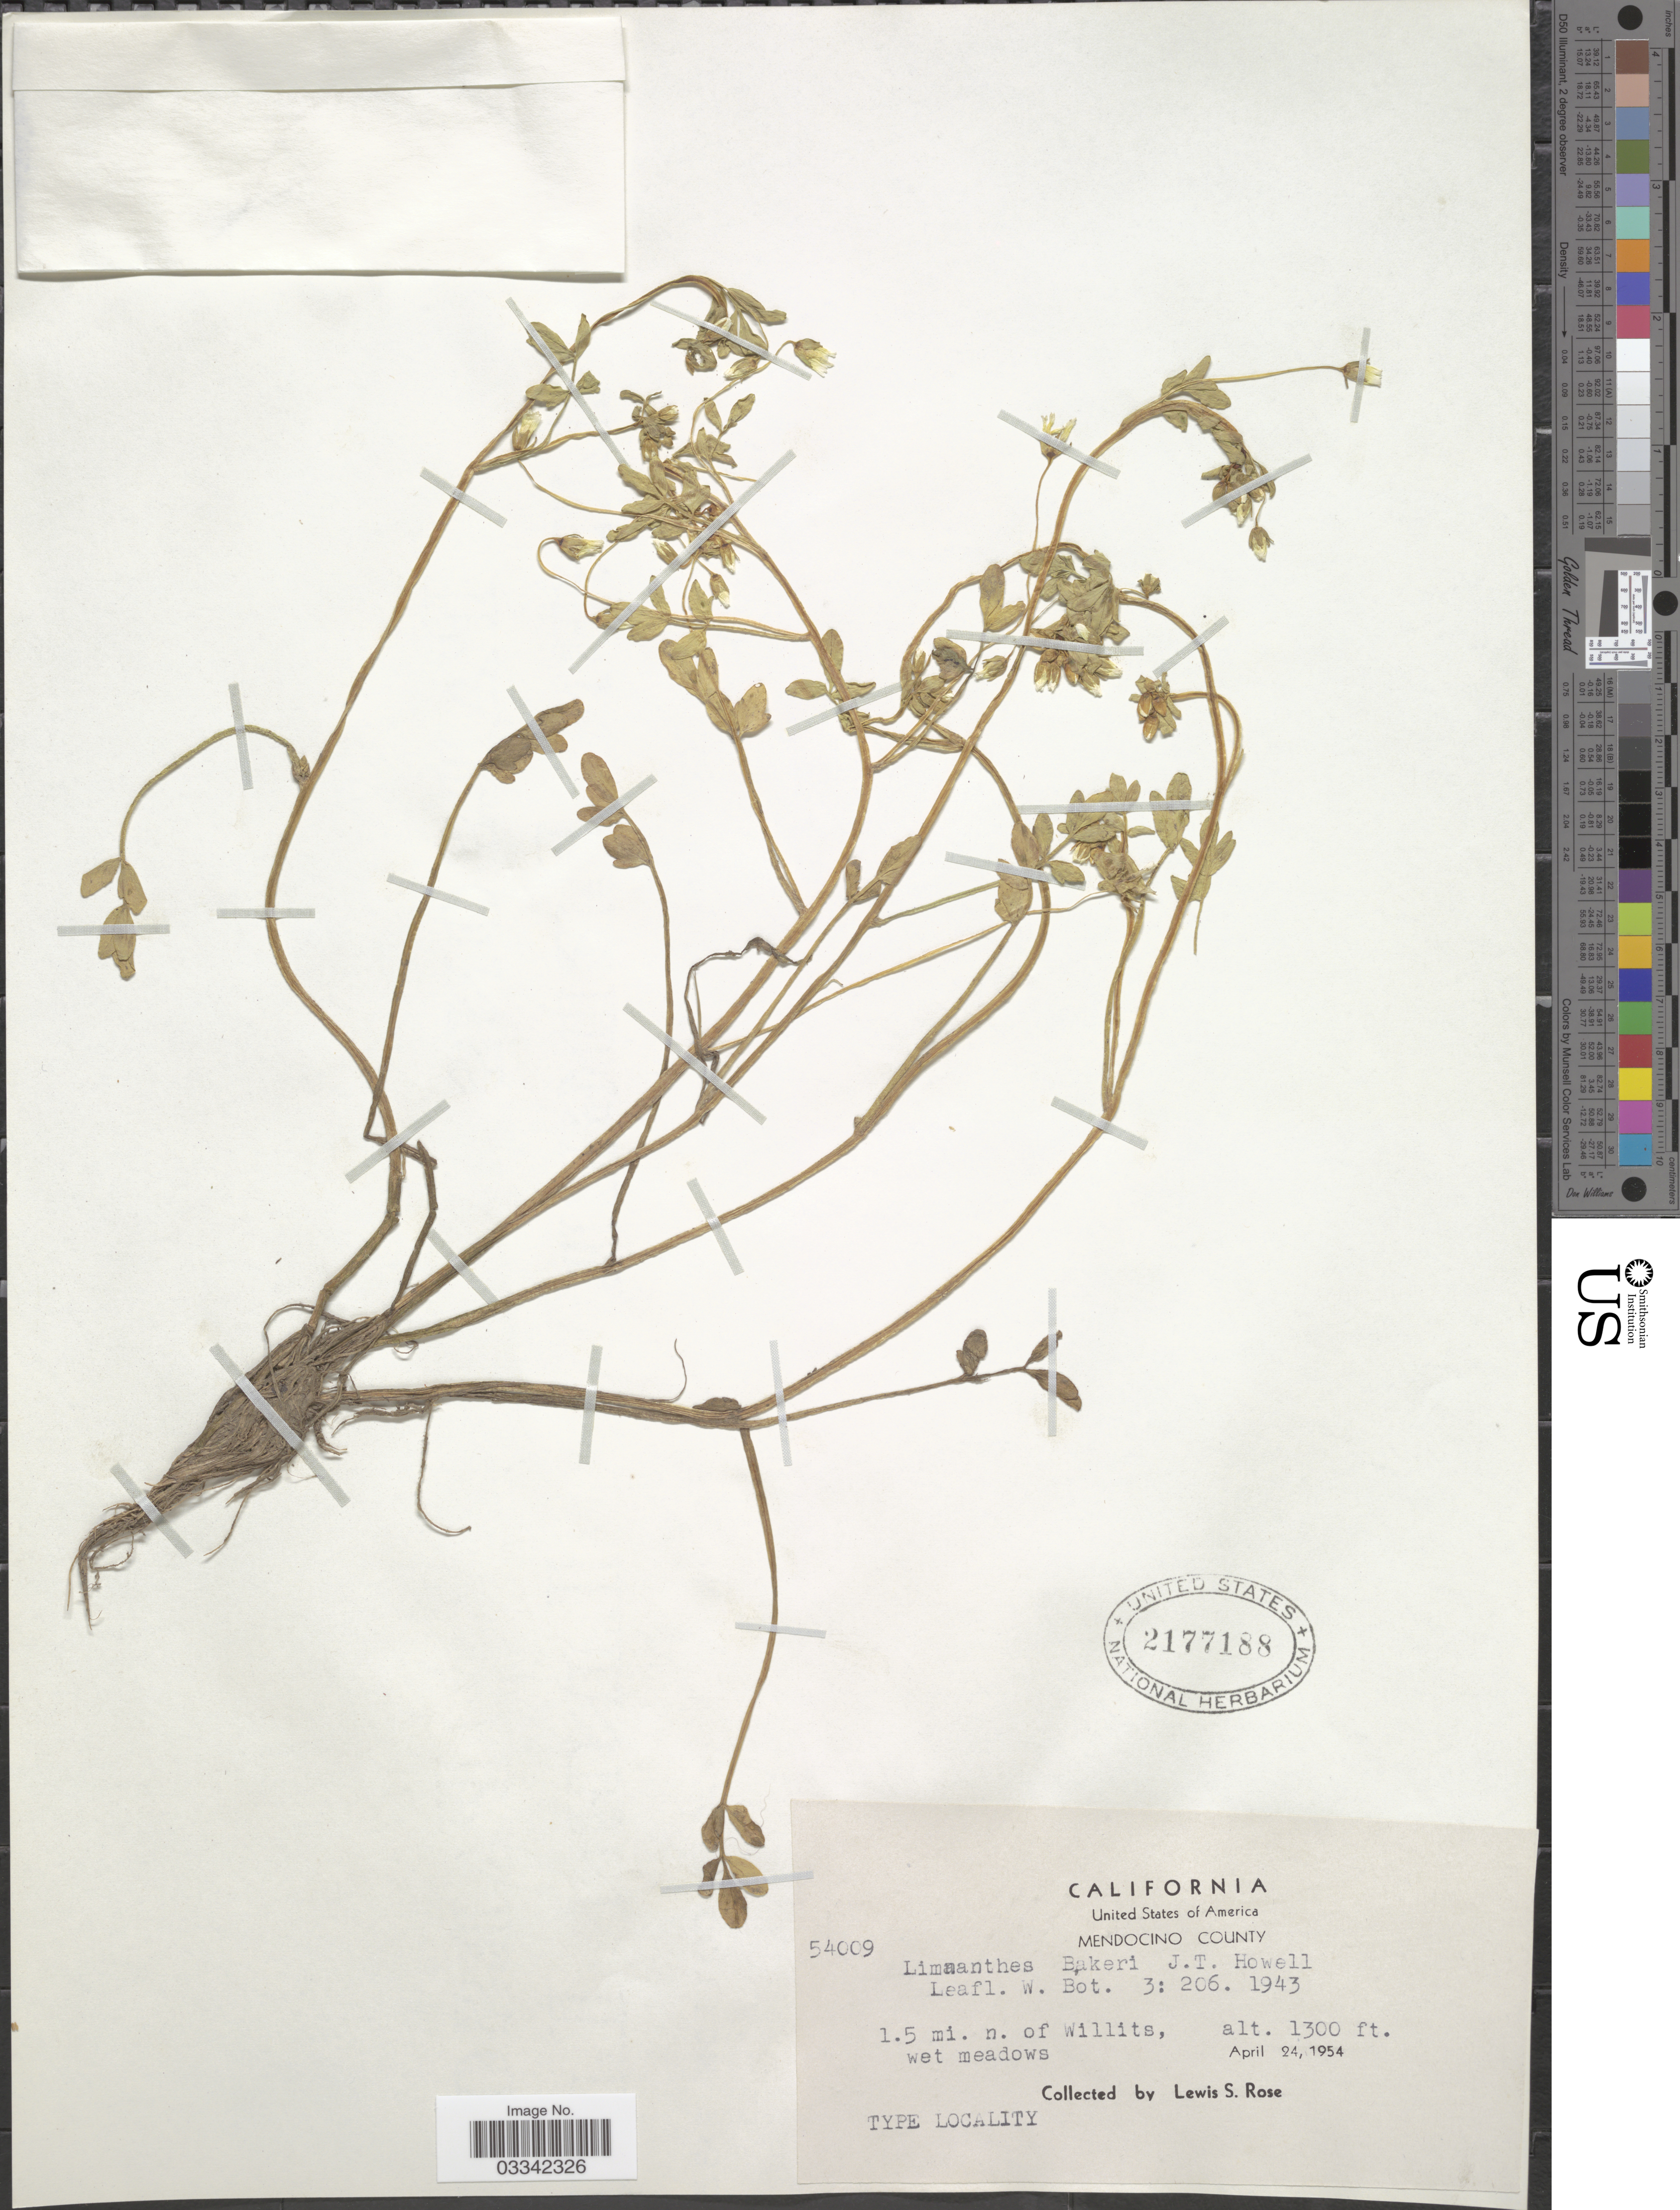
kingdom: Plantae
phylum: Tracheophyta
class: Magnoliopsida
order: Brassicales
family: Limnanthaceae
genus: Limnanthes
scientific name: Limnanthes bakeri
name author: J.T. Howell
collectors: L. S. Rose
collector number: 54009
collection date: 1954-04-24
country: United States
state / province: California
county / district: Mendocino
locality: Mendocino County. 1.5 mi. n. of Willits.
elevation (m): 396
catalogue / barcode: US 2177188